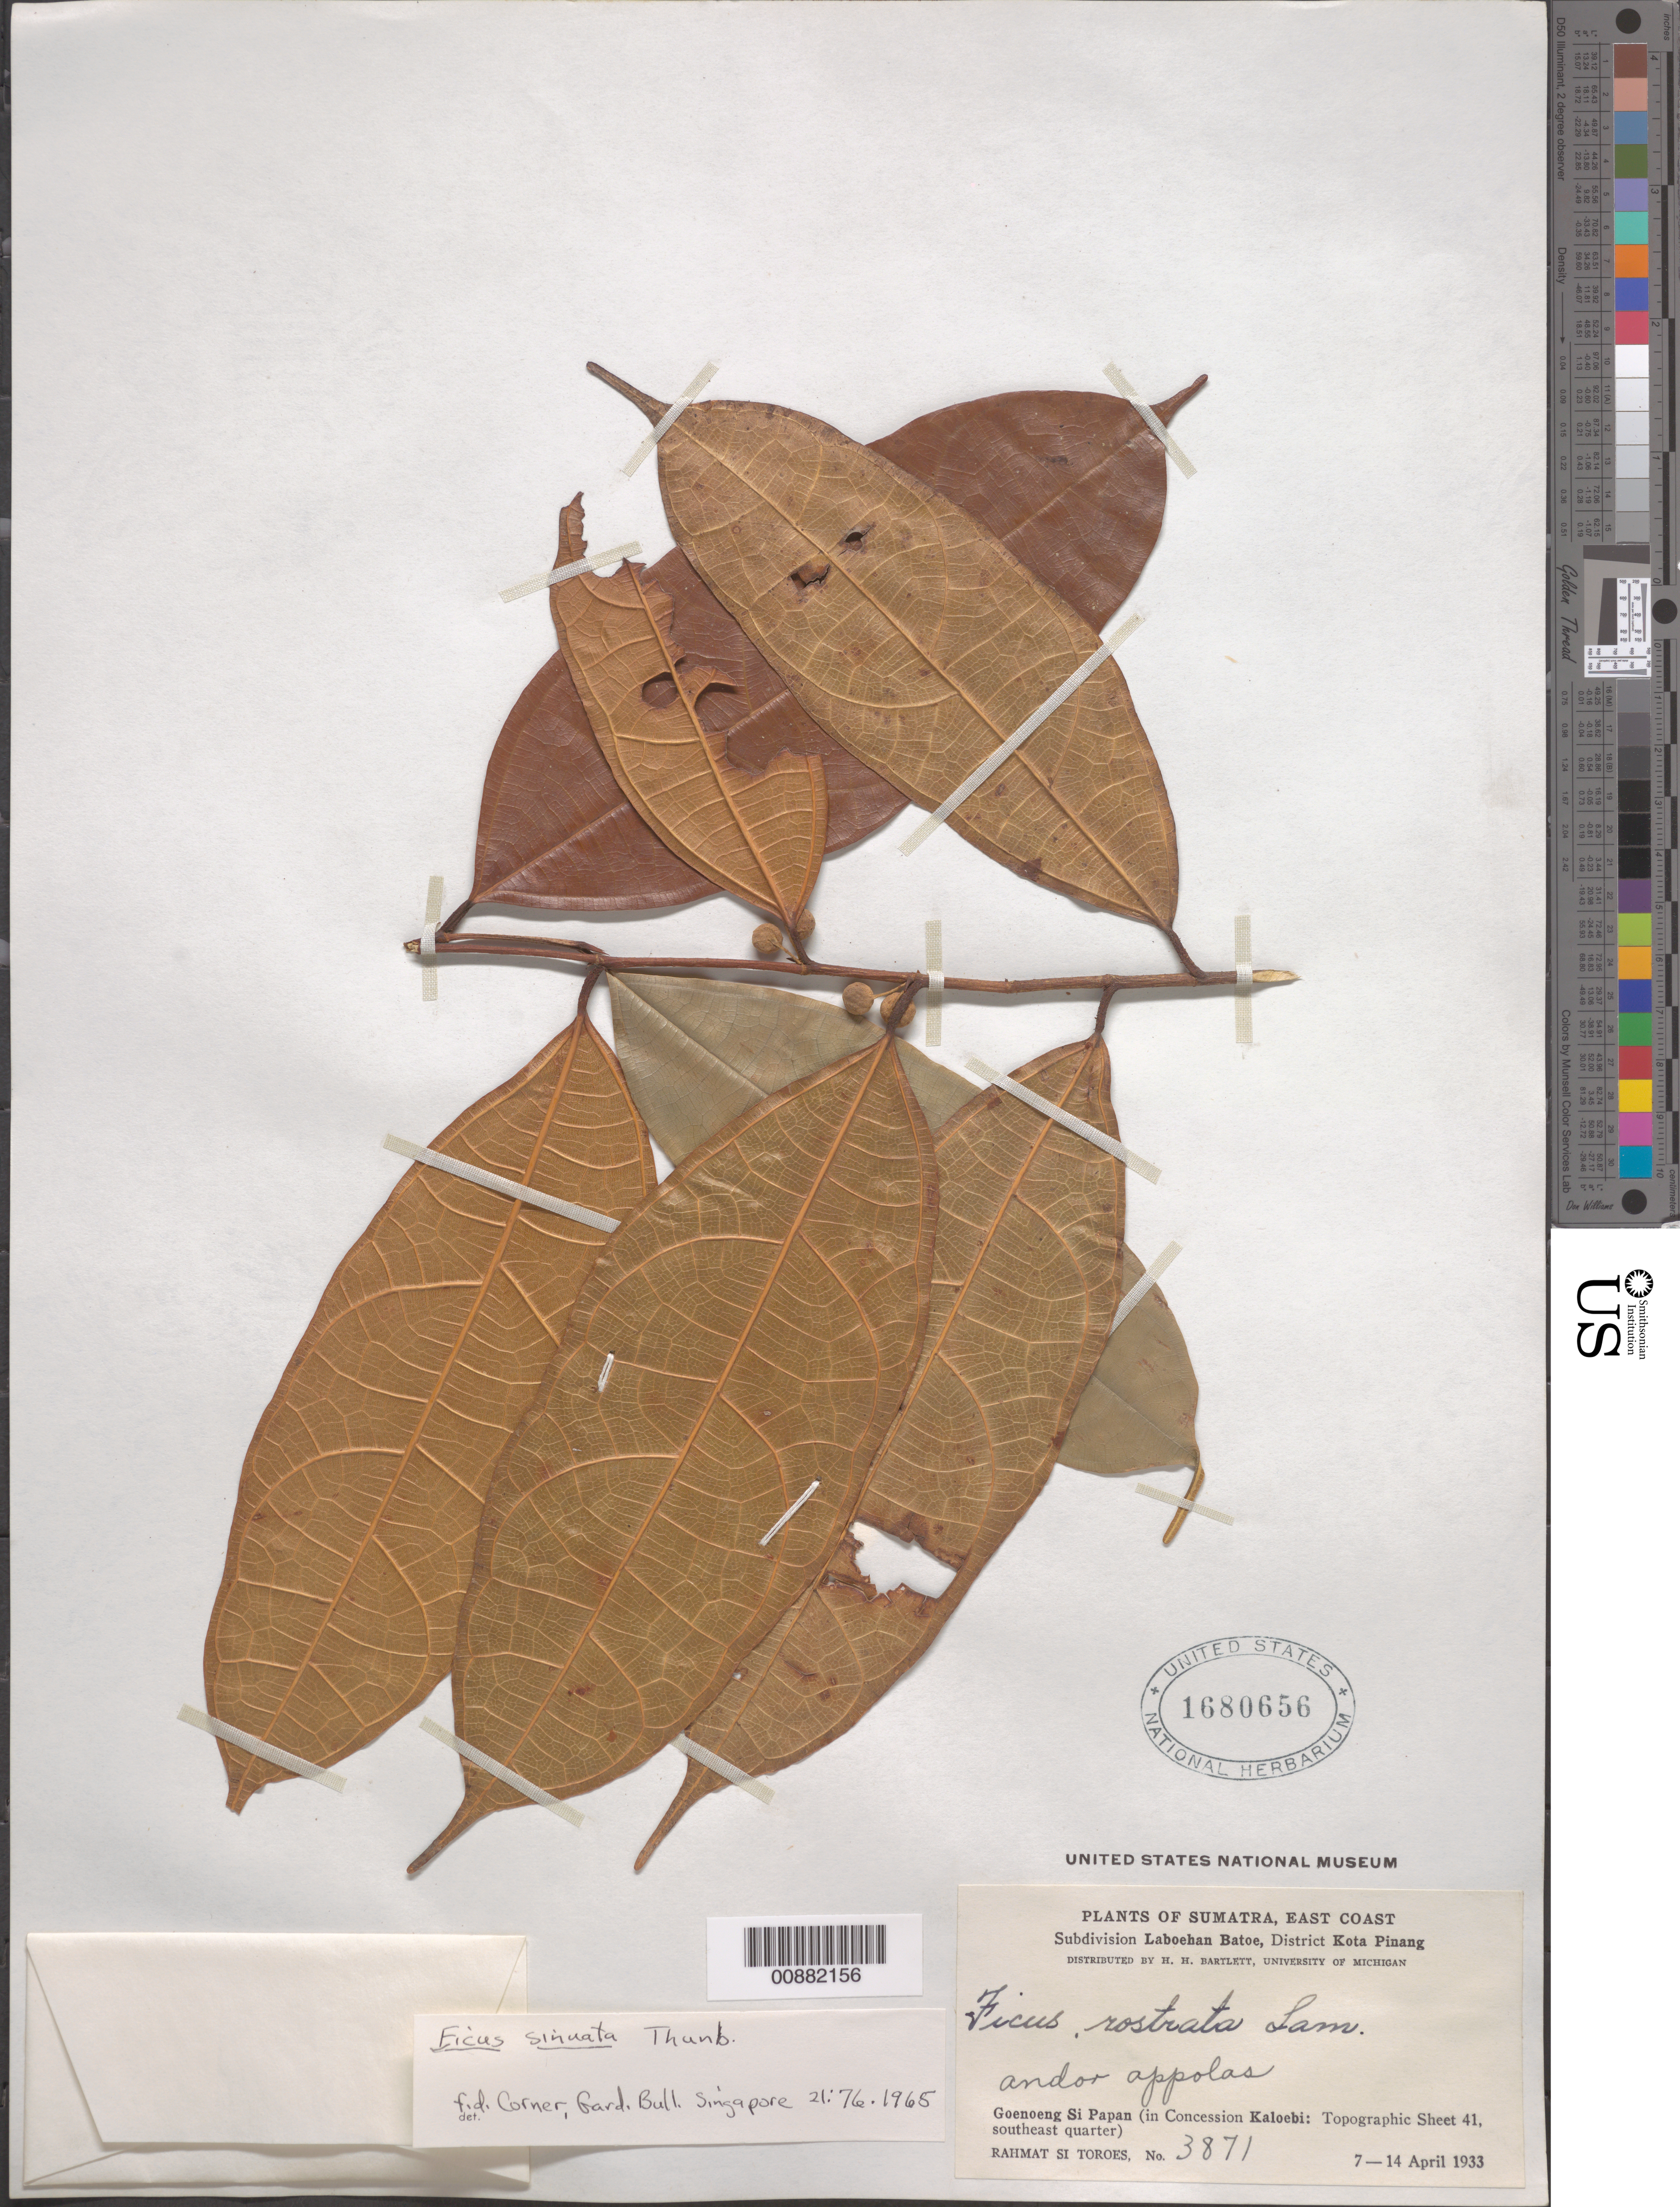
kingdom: Plantae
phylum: Tracheophyta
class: Magnoliopsida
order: Rosales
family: Moraceae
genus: Ficus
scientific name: Ficus sinuata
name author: Thunb.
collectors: Rahmat Si Boeea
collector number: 3871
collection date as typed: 07 Apr 1933 to 14 Apr 1933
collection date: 1933-04-07/1933-04-14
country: Indonesia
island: Sumatra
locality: Goenoeng Si Papan, in concession kaloebi; Topographic sheet 41, southeast quarter.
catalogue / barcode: US 1680656